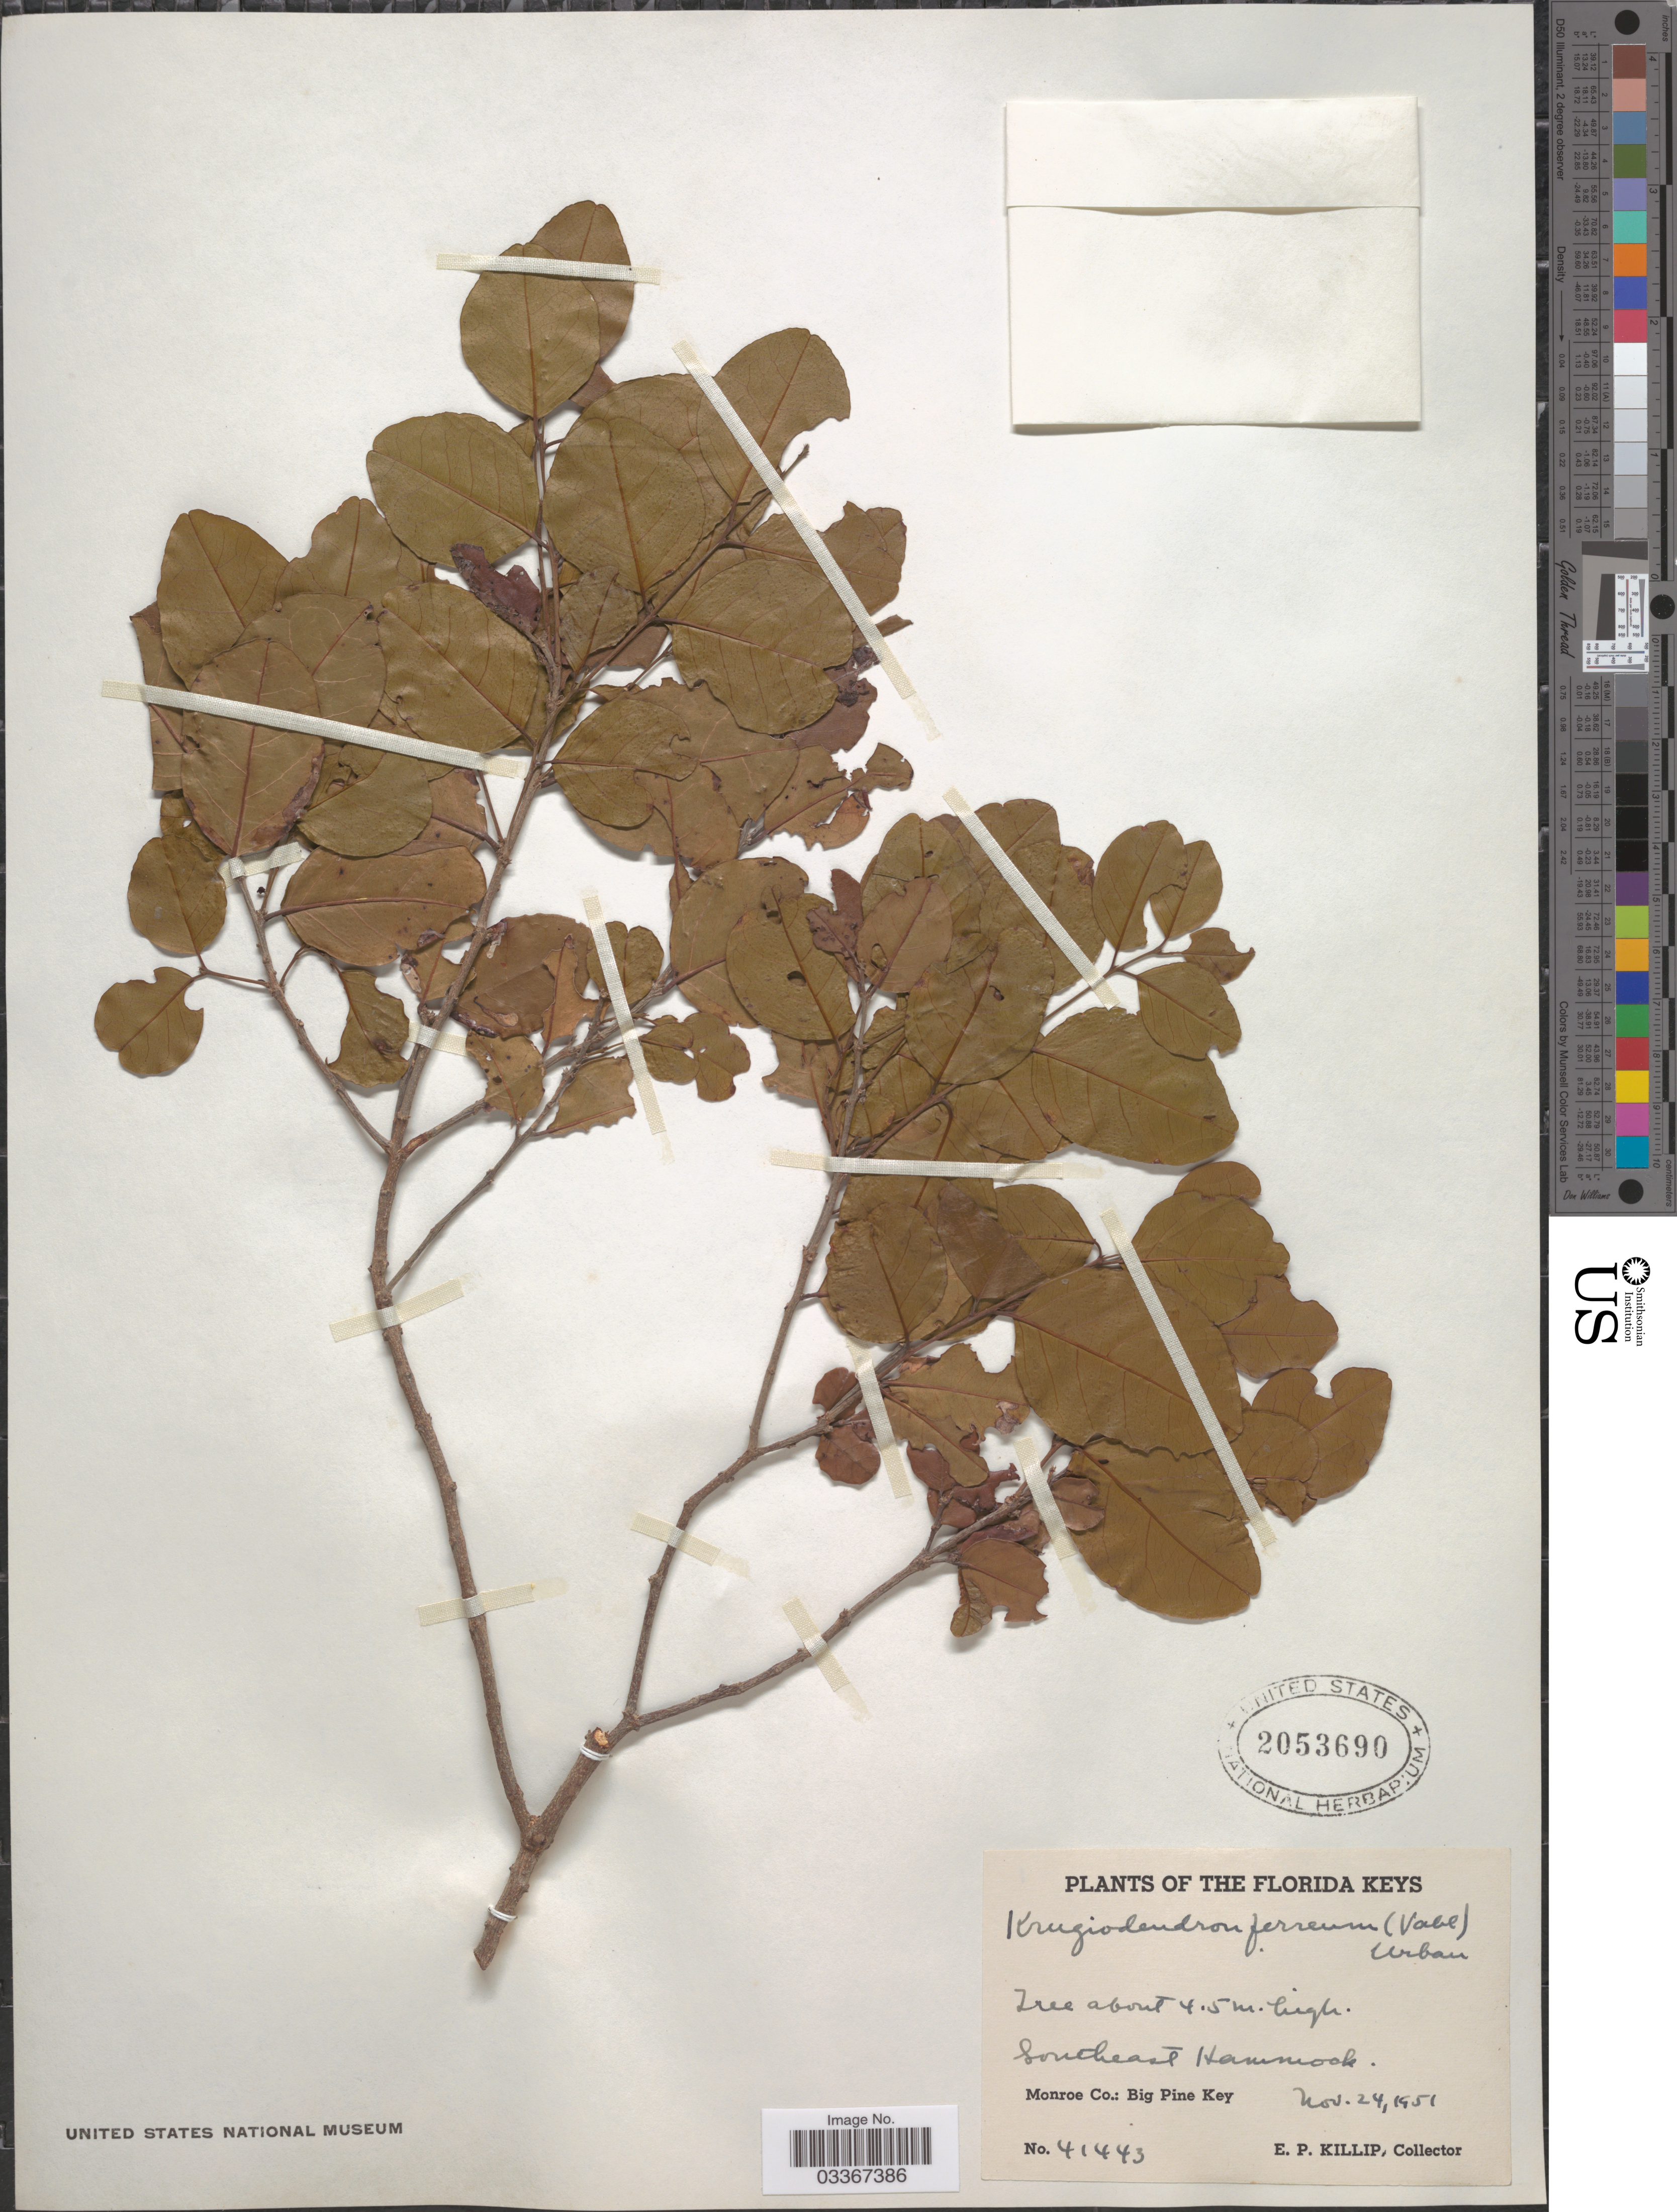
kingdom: Plantae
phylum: Tracheophyta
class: Magnoliopsida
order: Rosales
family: Rhamnaceae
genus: Krugiodendron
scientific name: Krugiodendron ferreum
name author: (Vahl) Urb.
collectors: E. P. Killip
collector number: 41443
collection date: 1951-11-24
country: United States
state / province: Florida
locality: The Florida Keys. Southeast Hammock. Monroe Co.: Big Pine Key.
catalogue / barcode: US 2053690